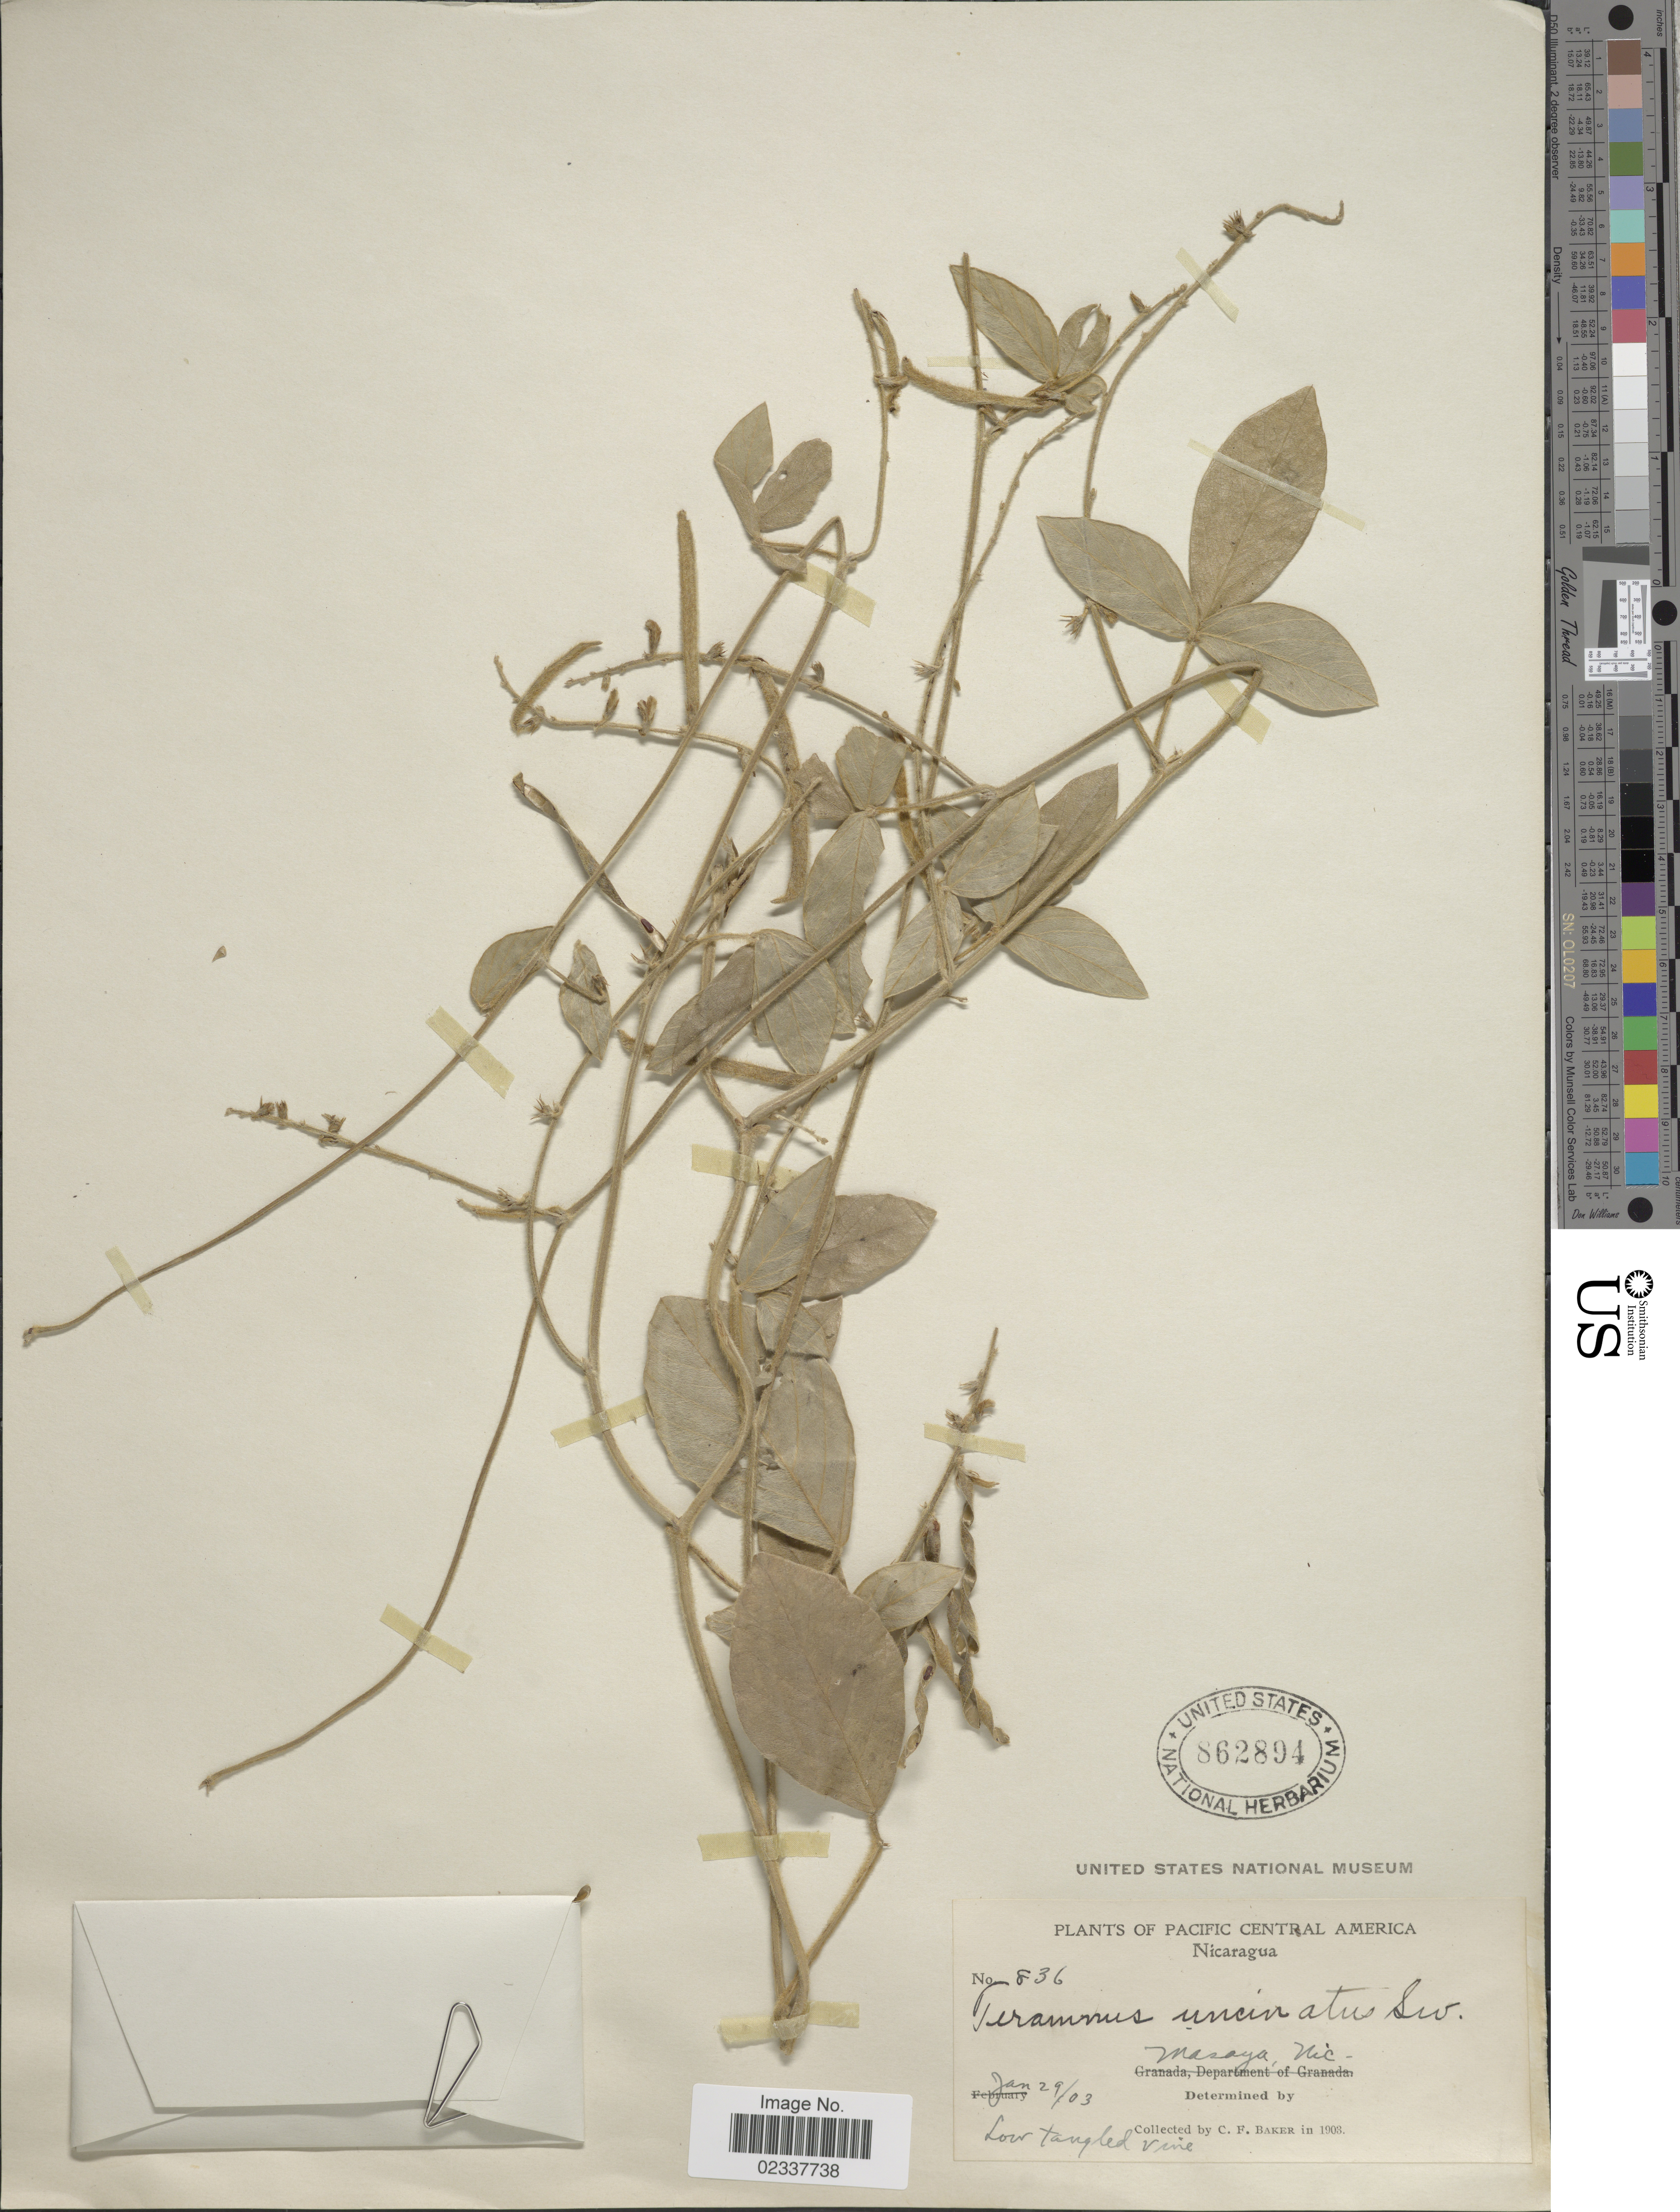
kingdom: Plantae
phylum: Tracheophyta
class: Magnoliopsida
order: Fabales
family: Fabaceae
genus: Teramnus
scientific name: Teramnus uncinatus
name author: (L.) Sw.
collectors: C. F. Baker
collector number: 836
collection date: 1903-01-29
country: Nicaragua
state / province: Masaya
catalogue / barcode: US 862894